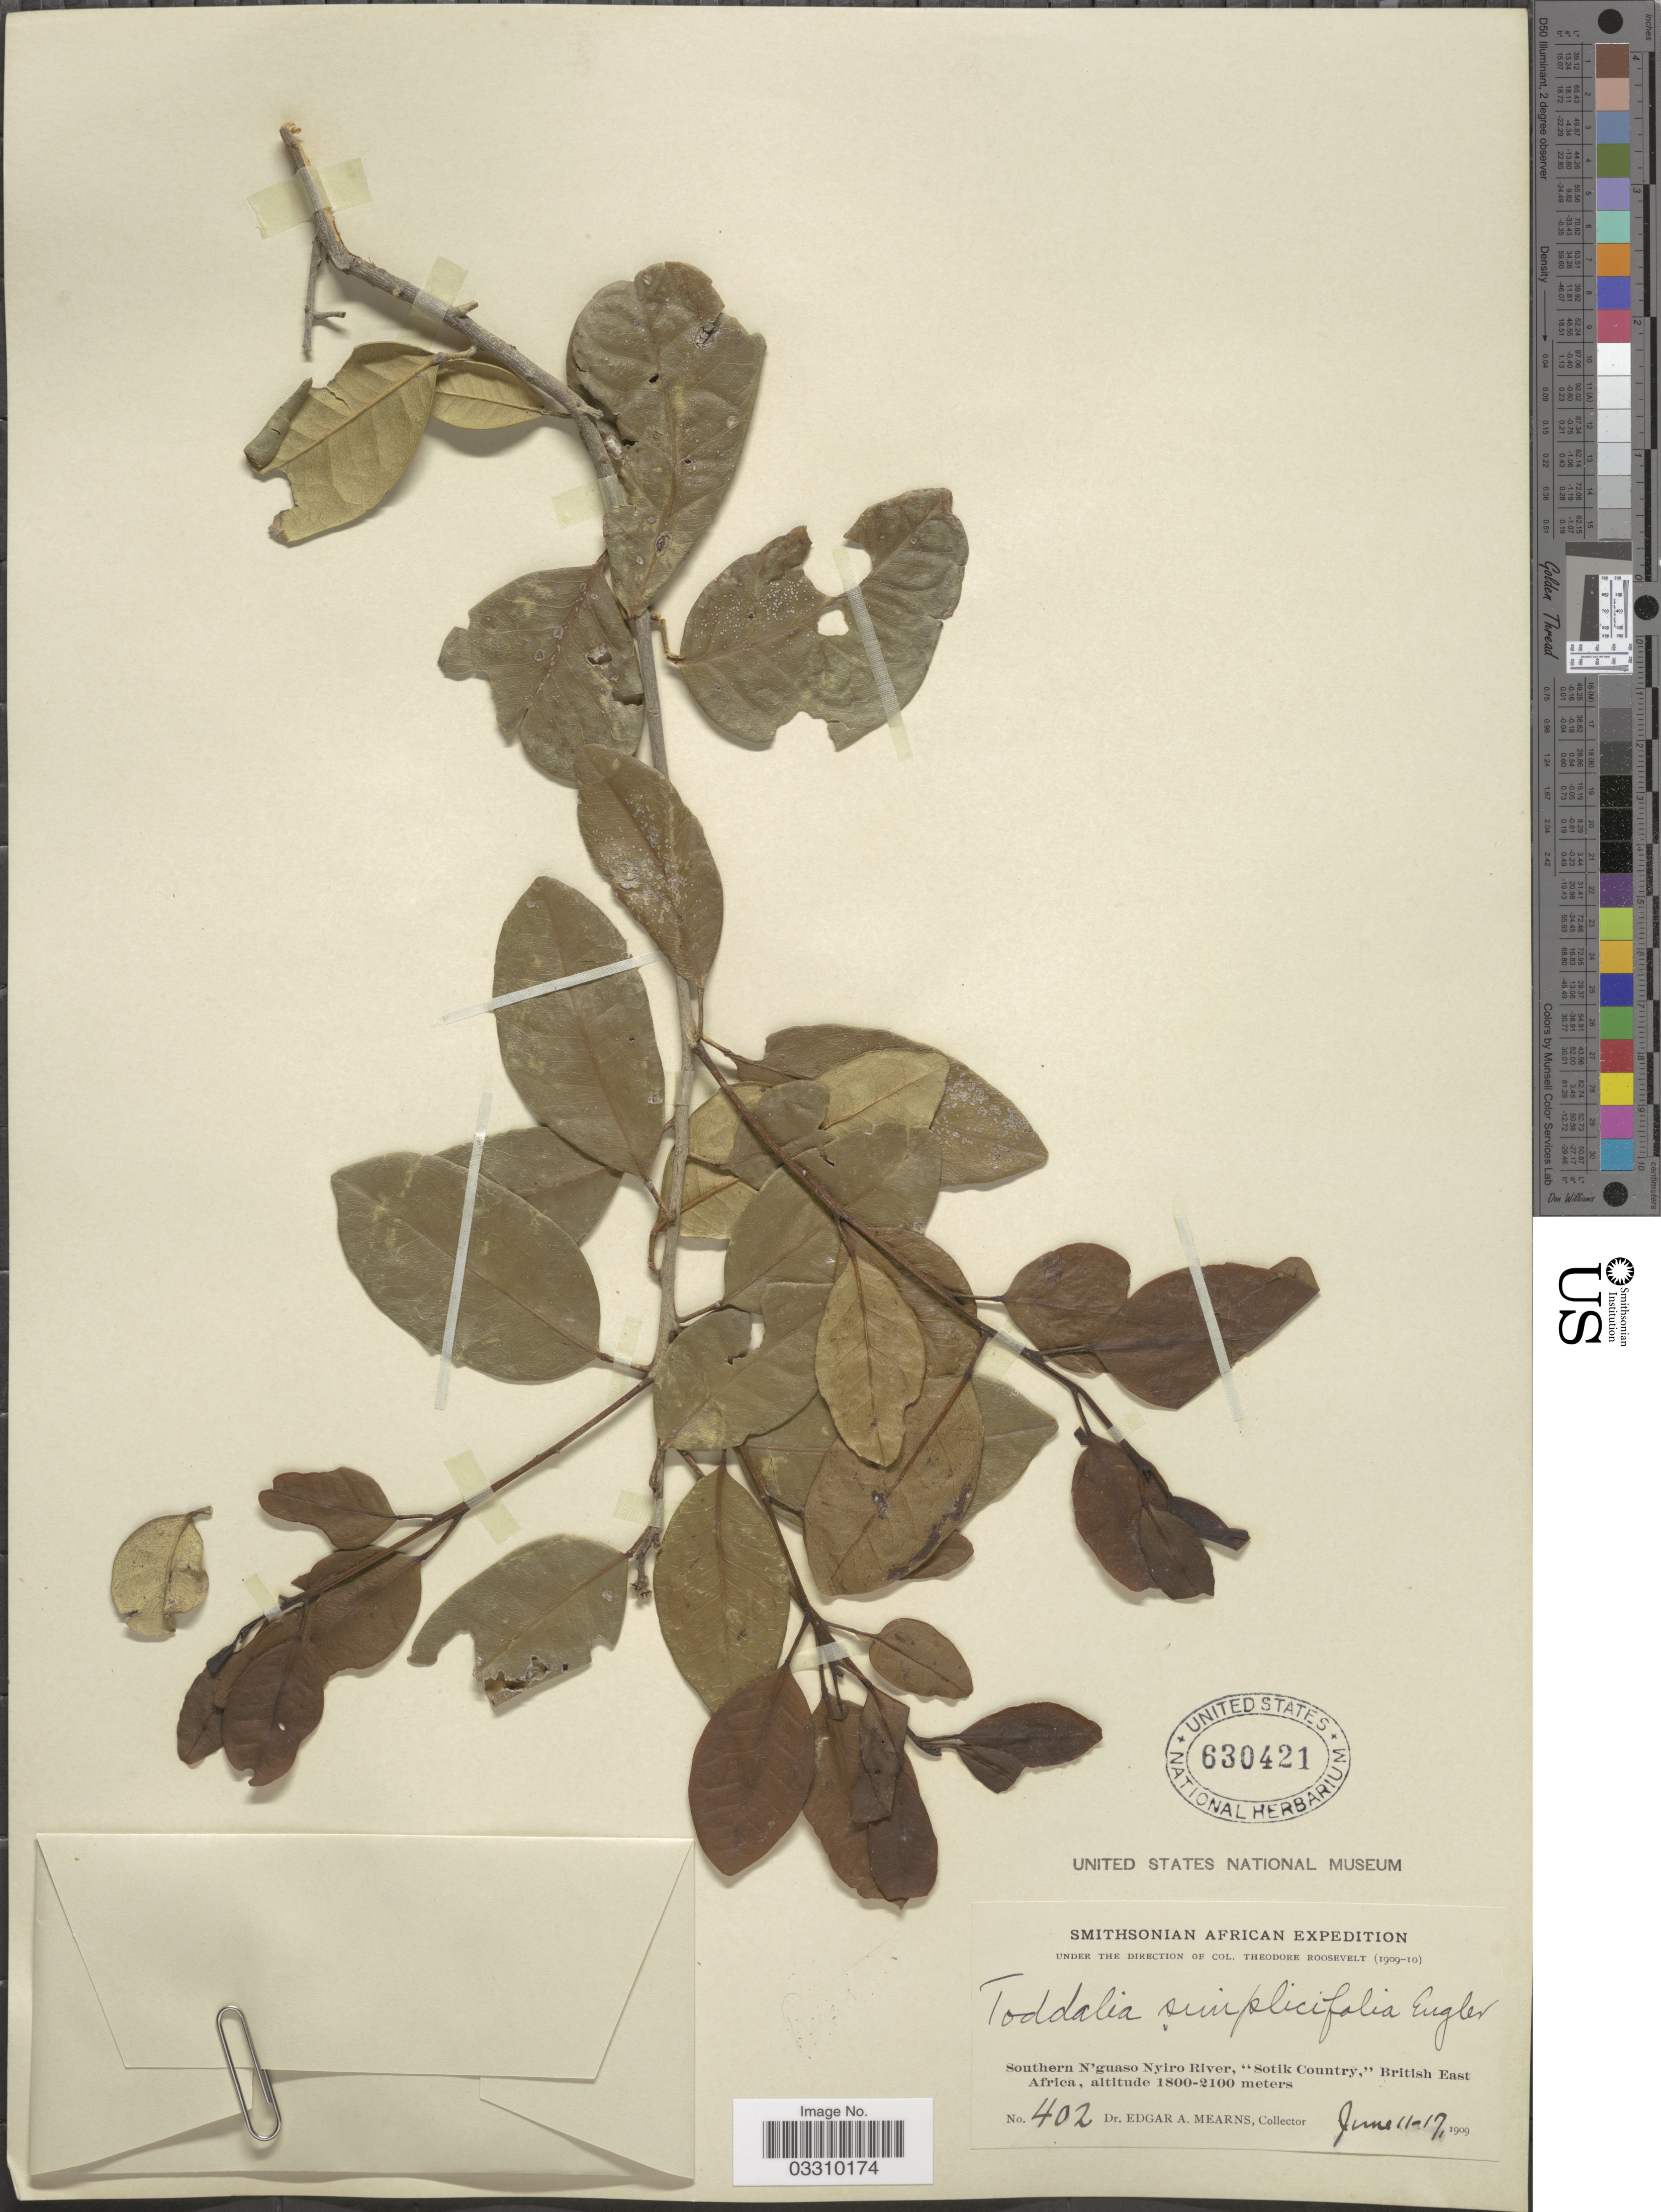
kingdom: Plantae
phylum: Tracheophyta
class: Magnoliopsida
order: Sapindales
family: Rutaceae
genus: Vepris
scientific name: Vepris simplicifolia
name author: (I. Verd.) Mziray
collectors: E. A. Mearns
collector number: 402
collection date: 1909-06-11/1909-06-17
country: Kenya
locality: Southern N'guaso Nyiro River, "Sotik Country", British East Africa.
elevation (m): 1800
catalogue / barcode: US 430421